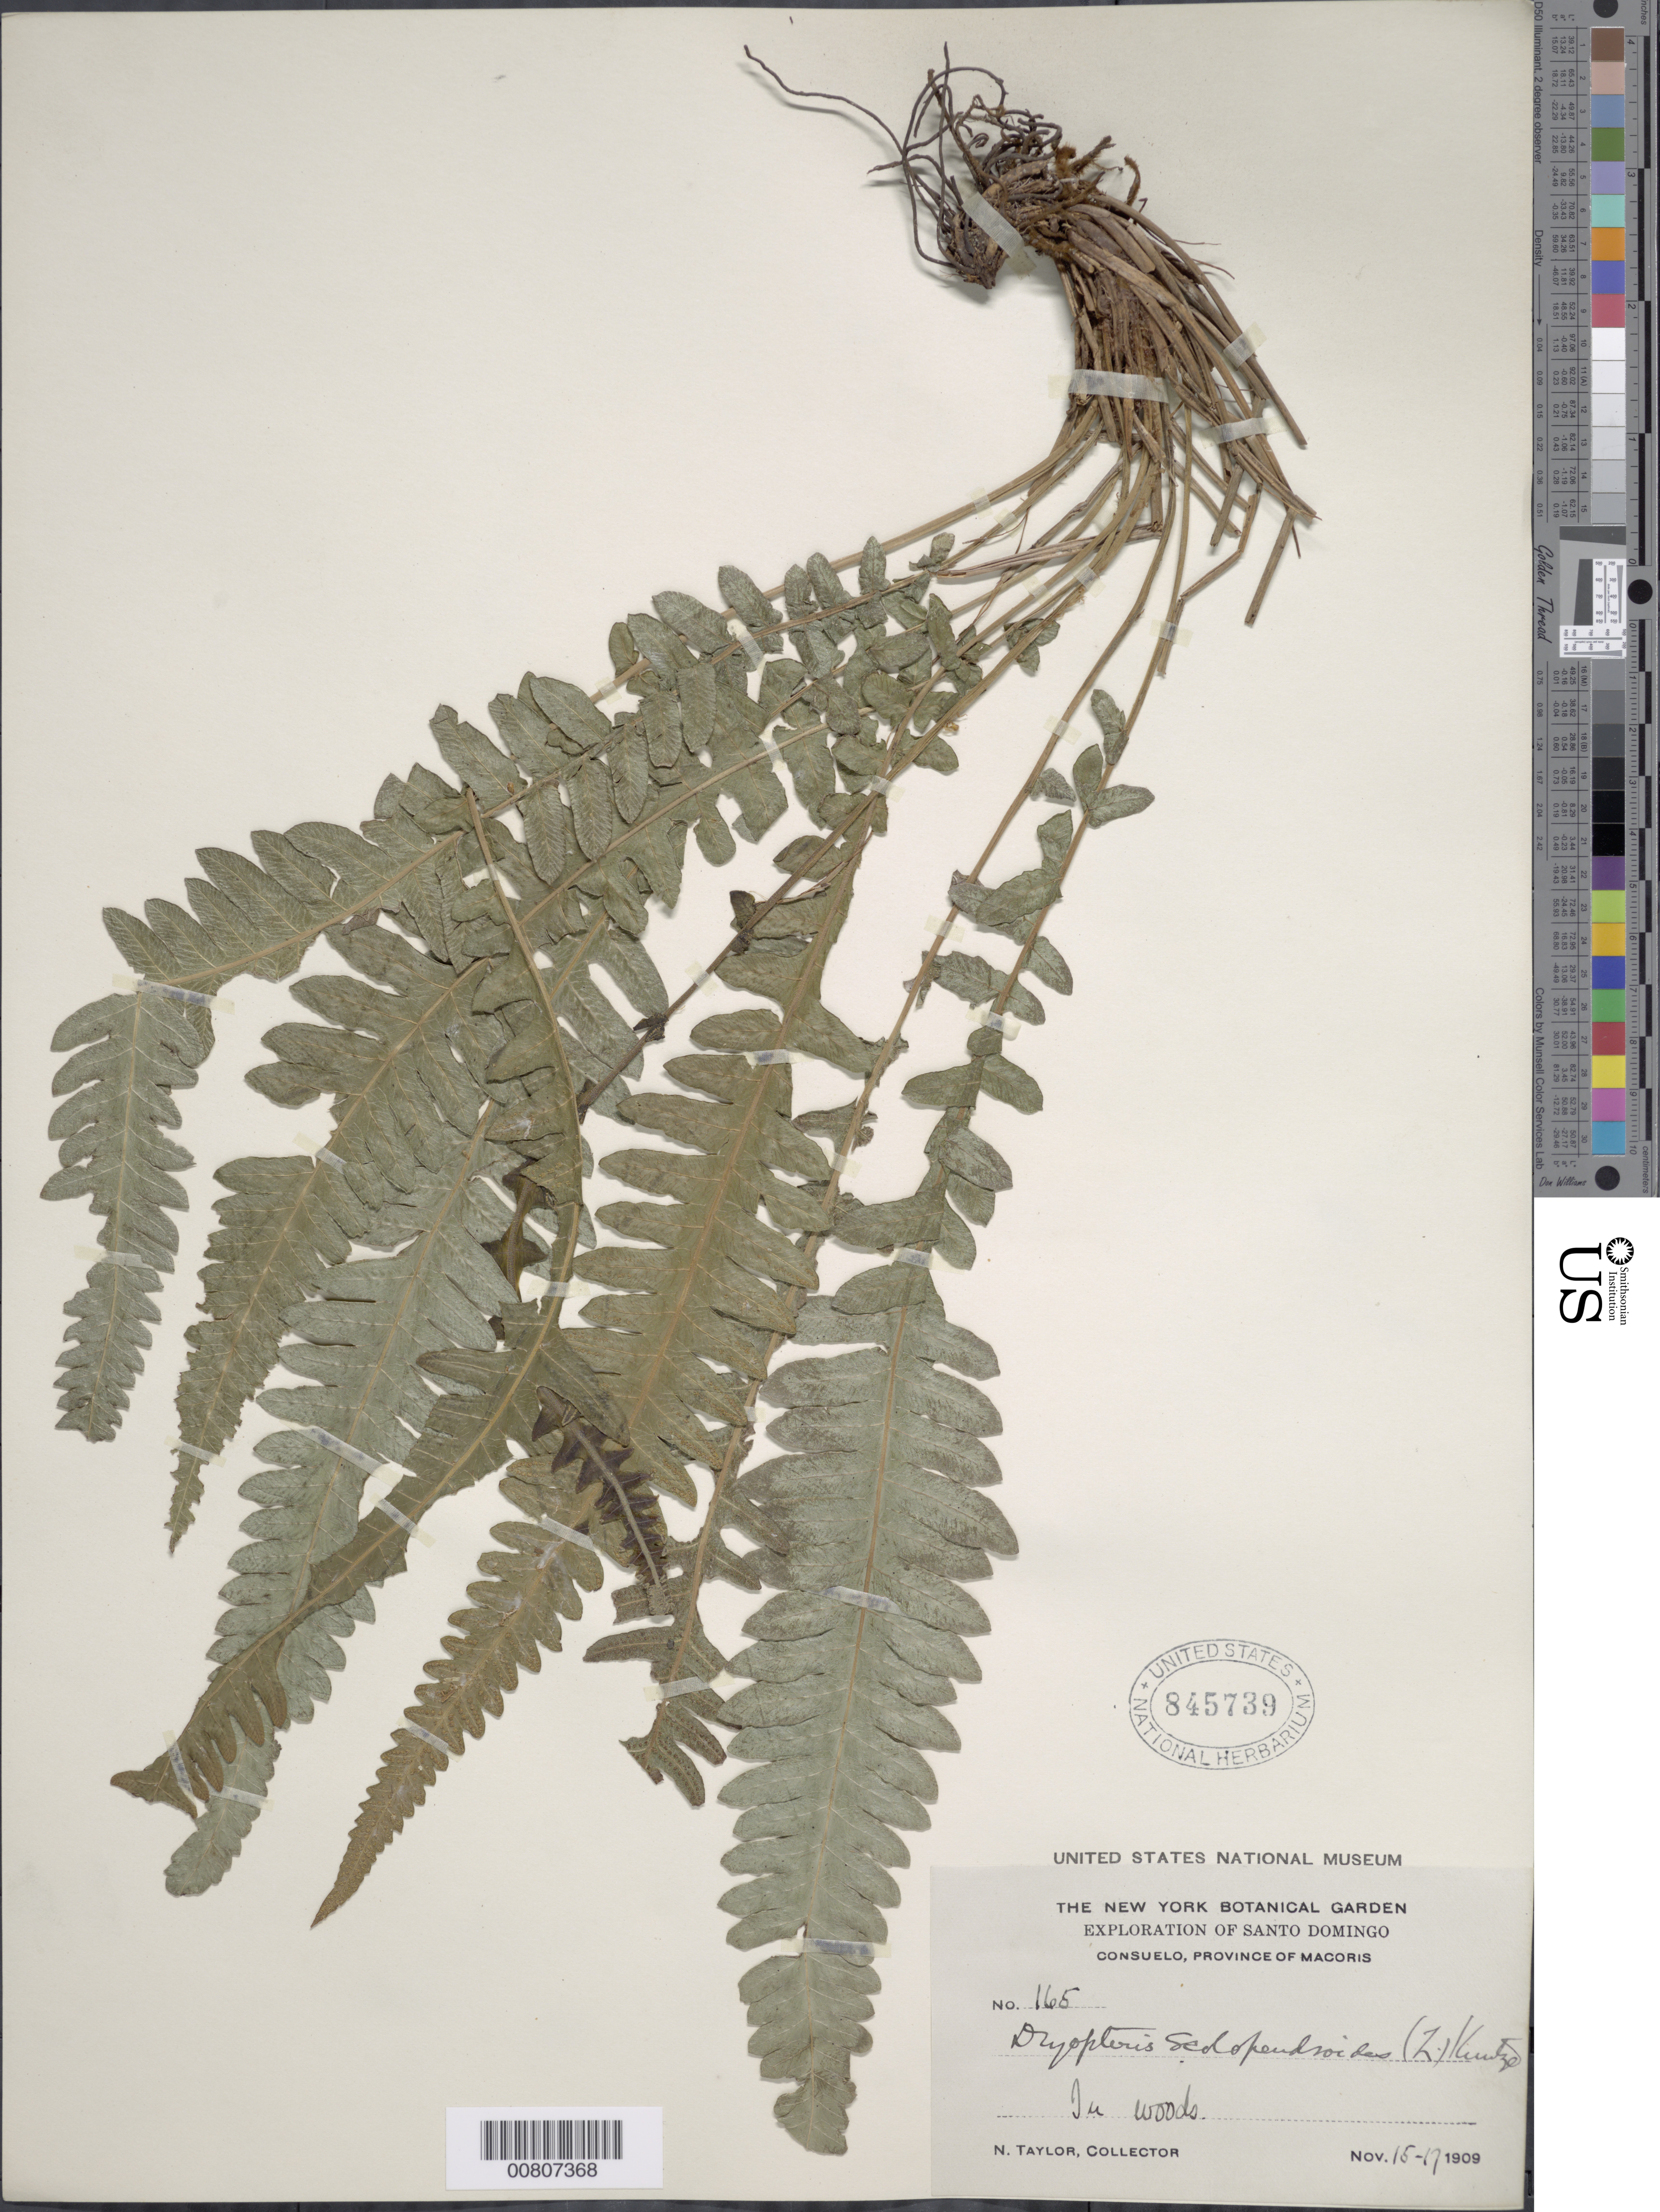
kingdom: Plantae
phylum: Tracheophyta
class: Polypodiopsida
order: Polypodiales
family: Thelypteridaceae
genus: Goniopteris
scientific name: Goniopteris guadelupensis (Wikstr.) comb. nov., ined 2015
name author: (Wikstr.)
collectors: N. Taylor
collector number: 165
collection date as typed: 15 Nov 1909 to 17 Nov 1909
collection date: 1909-11-15/1909-11-17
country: Dominican Republic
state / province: Maria Trinidad Sanchez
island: Hispaniola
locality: Prov. Macoris, consuelo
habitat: In woods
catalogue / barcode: US 845739